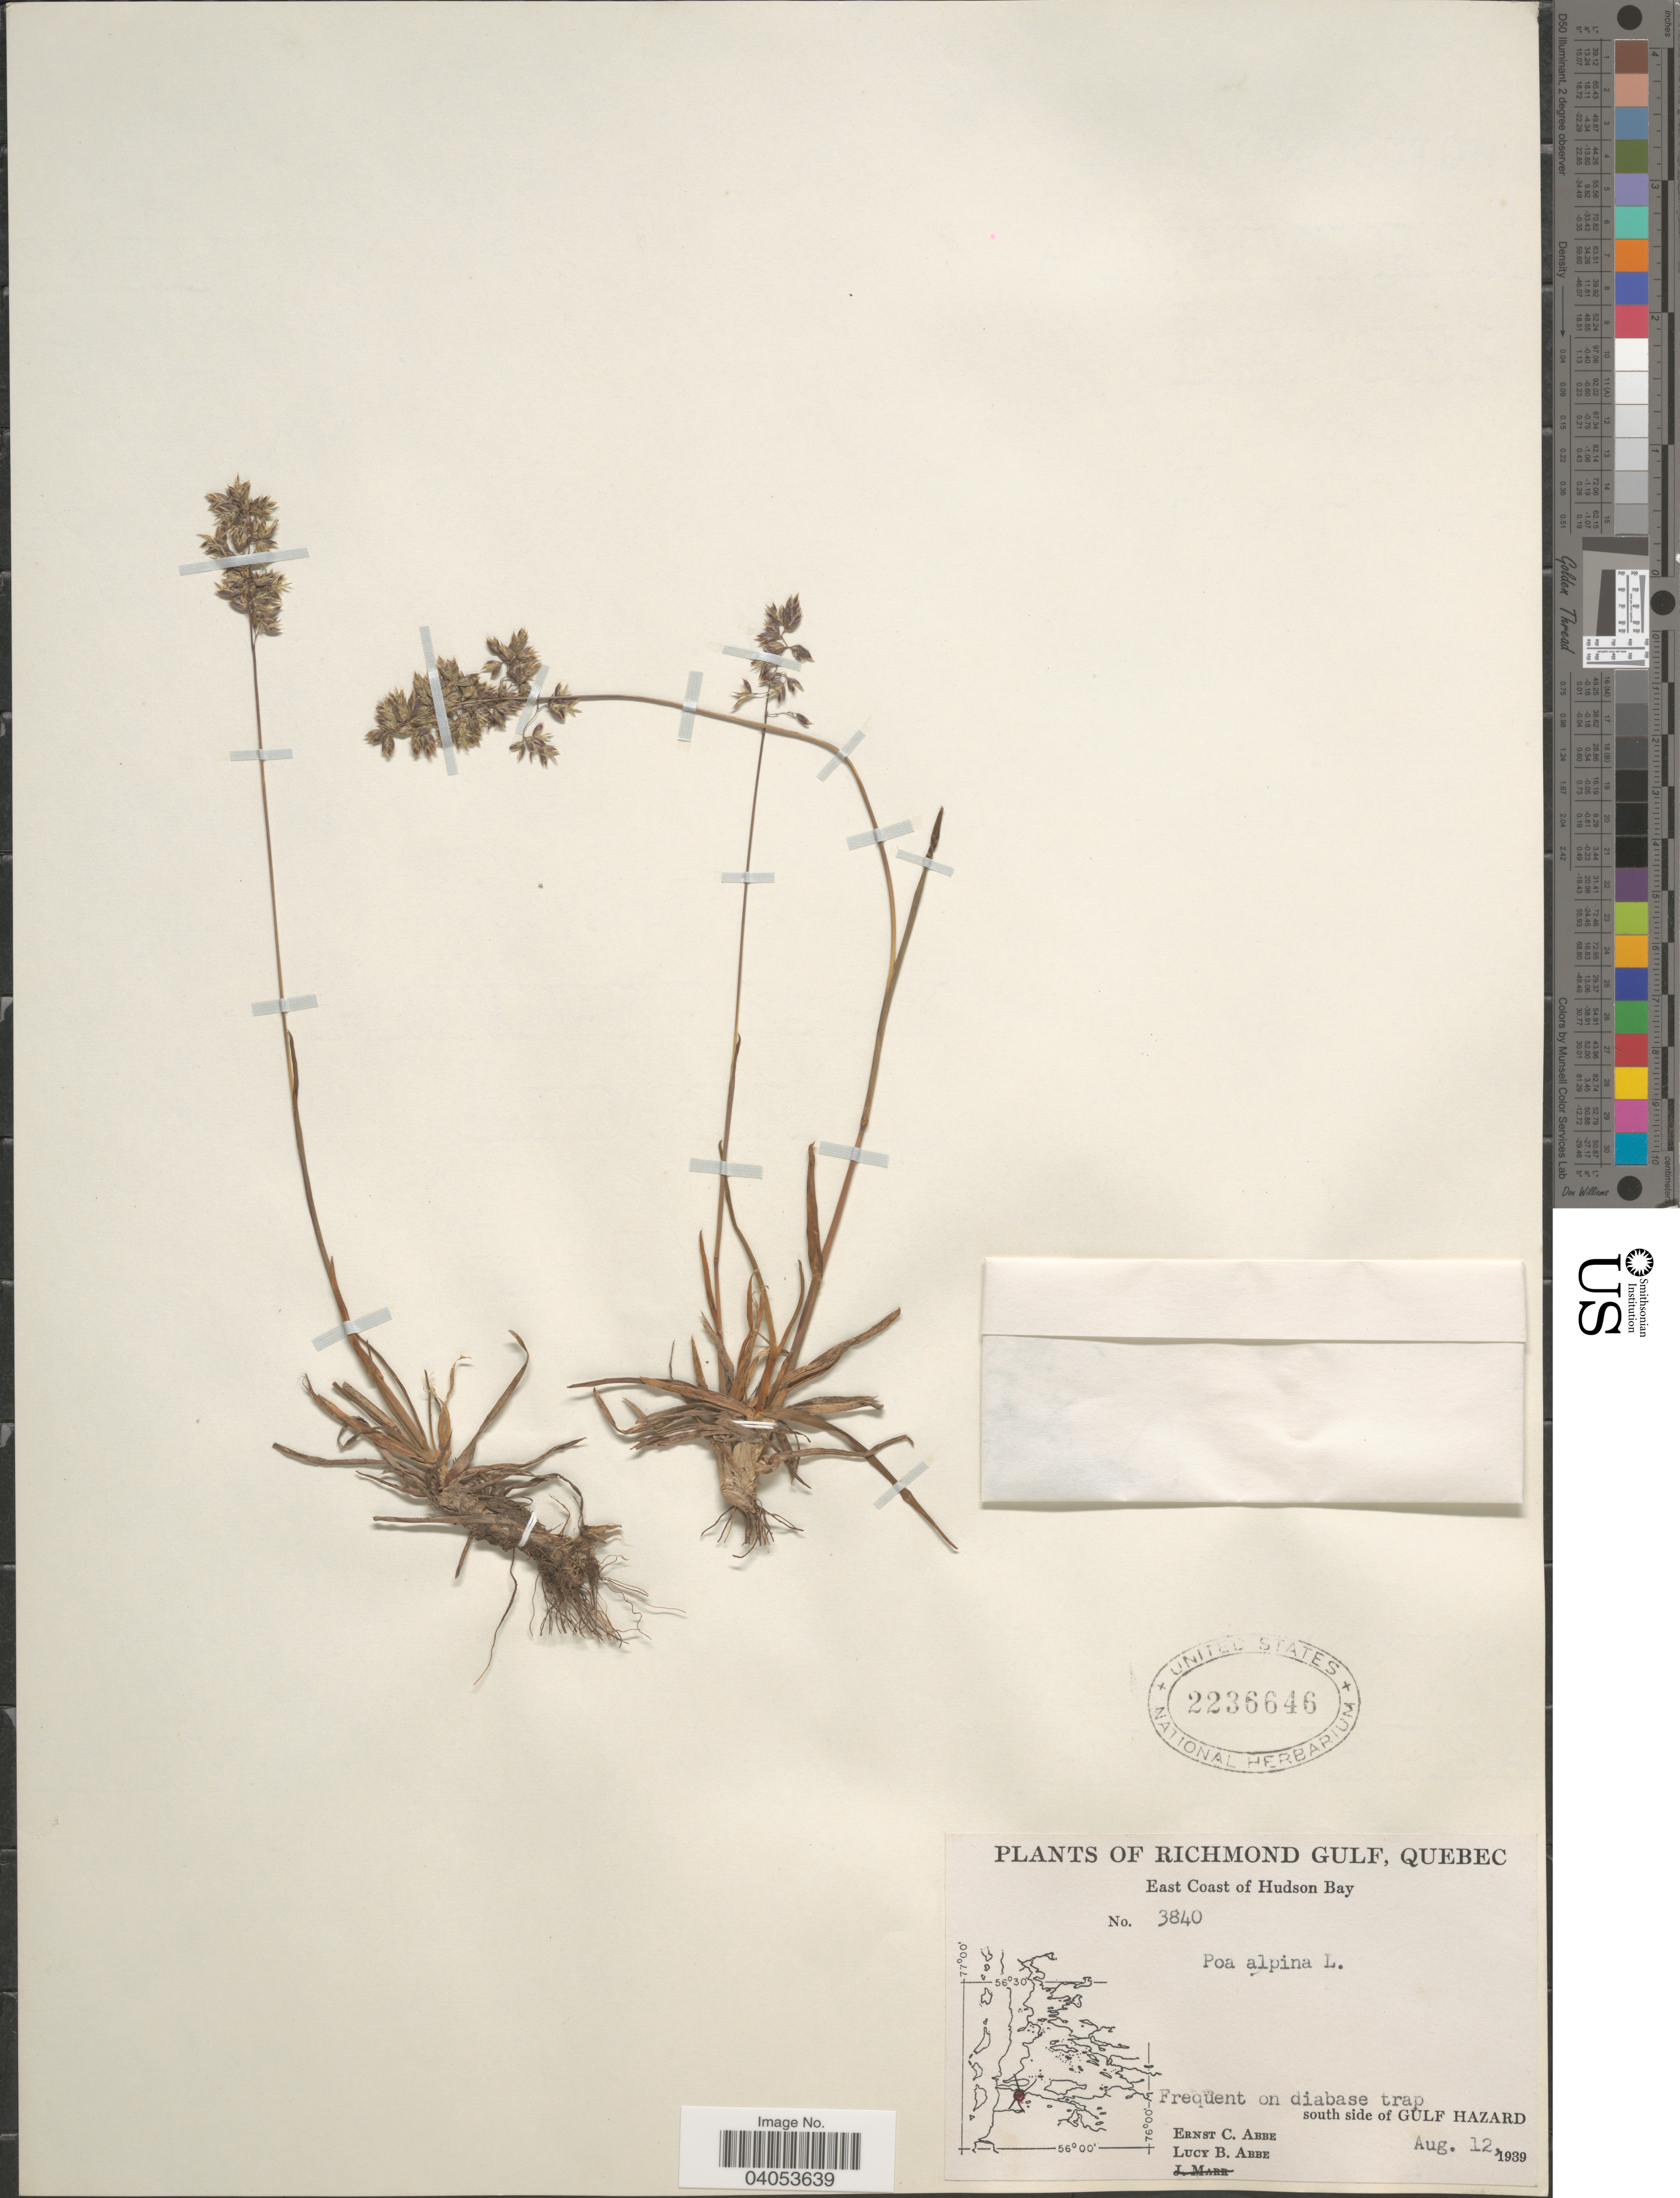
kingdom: Plantae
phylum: Tracheophyta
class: Liliopsida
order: Poales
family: Poaceae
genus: Poa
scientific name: Poa alpina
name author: L.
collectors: E. C. Abbe & L. B. Abbe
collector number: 3840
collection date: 1939-08-12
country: Canada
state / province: Quebec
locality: Richmond Gulf. East Coast of Hudson Bay. South side of Gulf Hazard.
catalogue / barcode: US 2236646